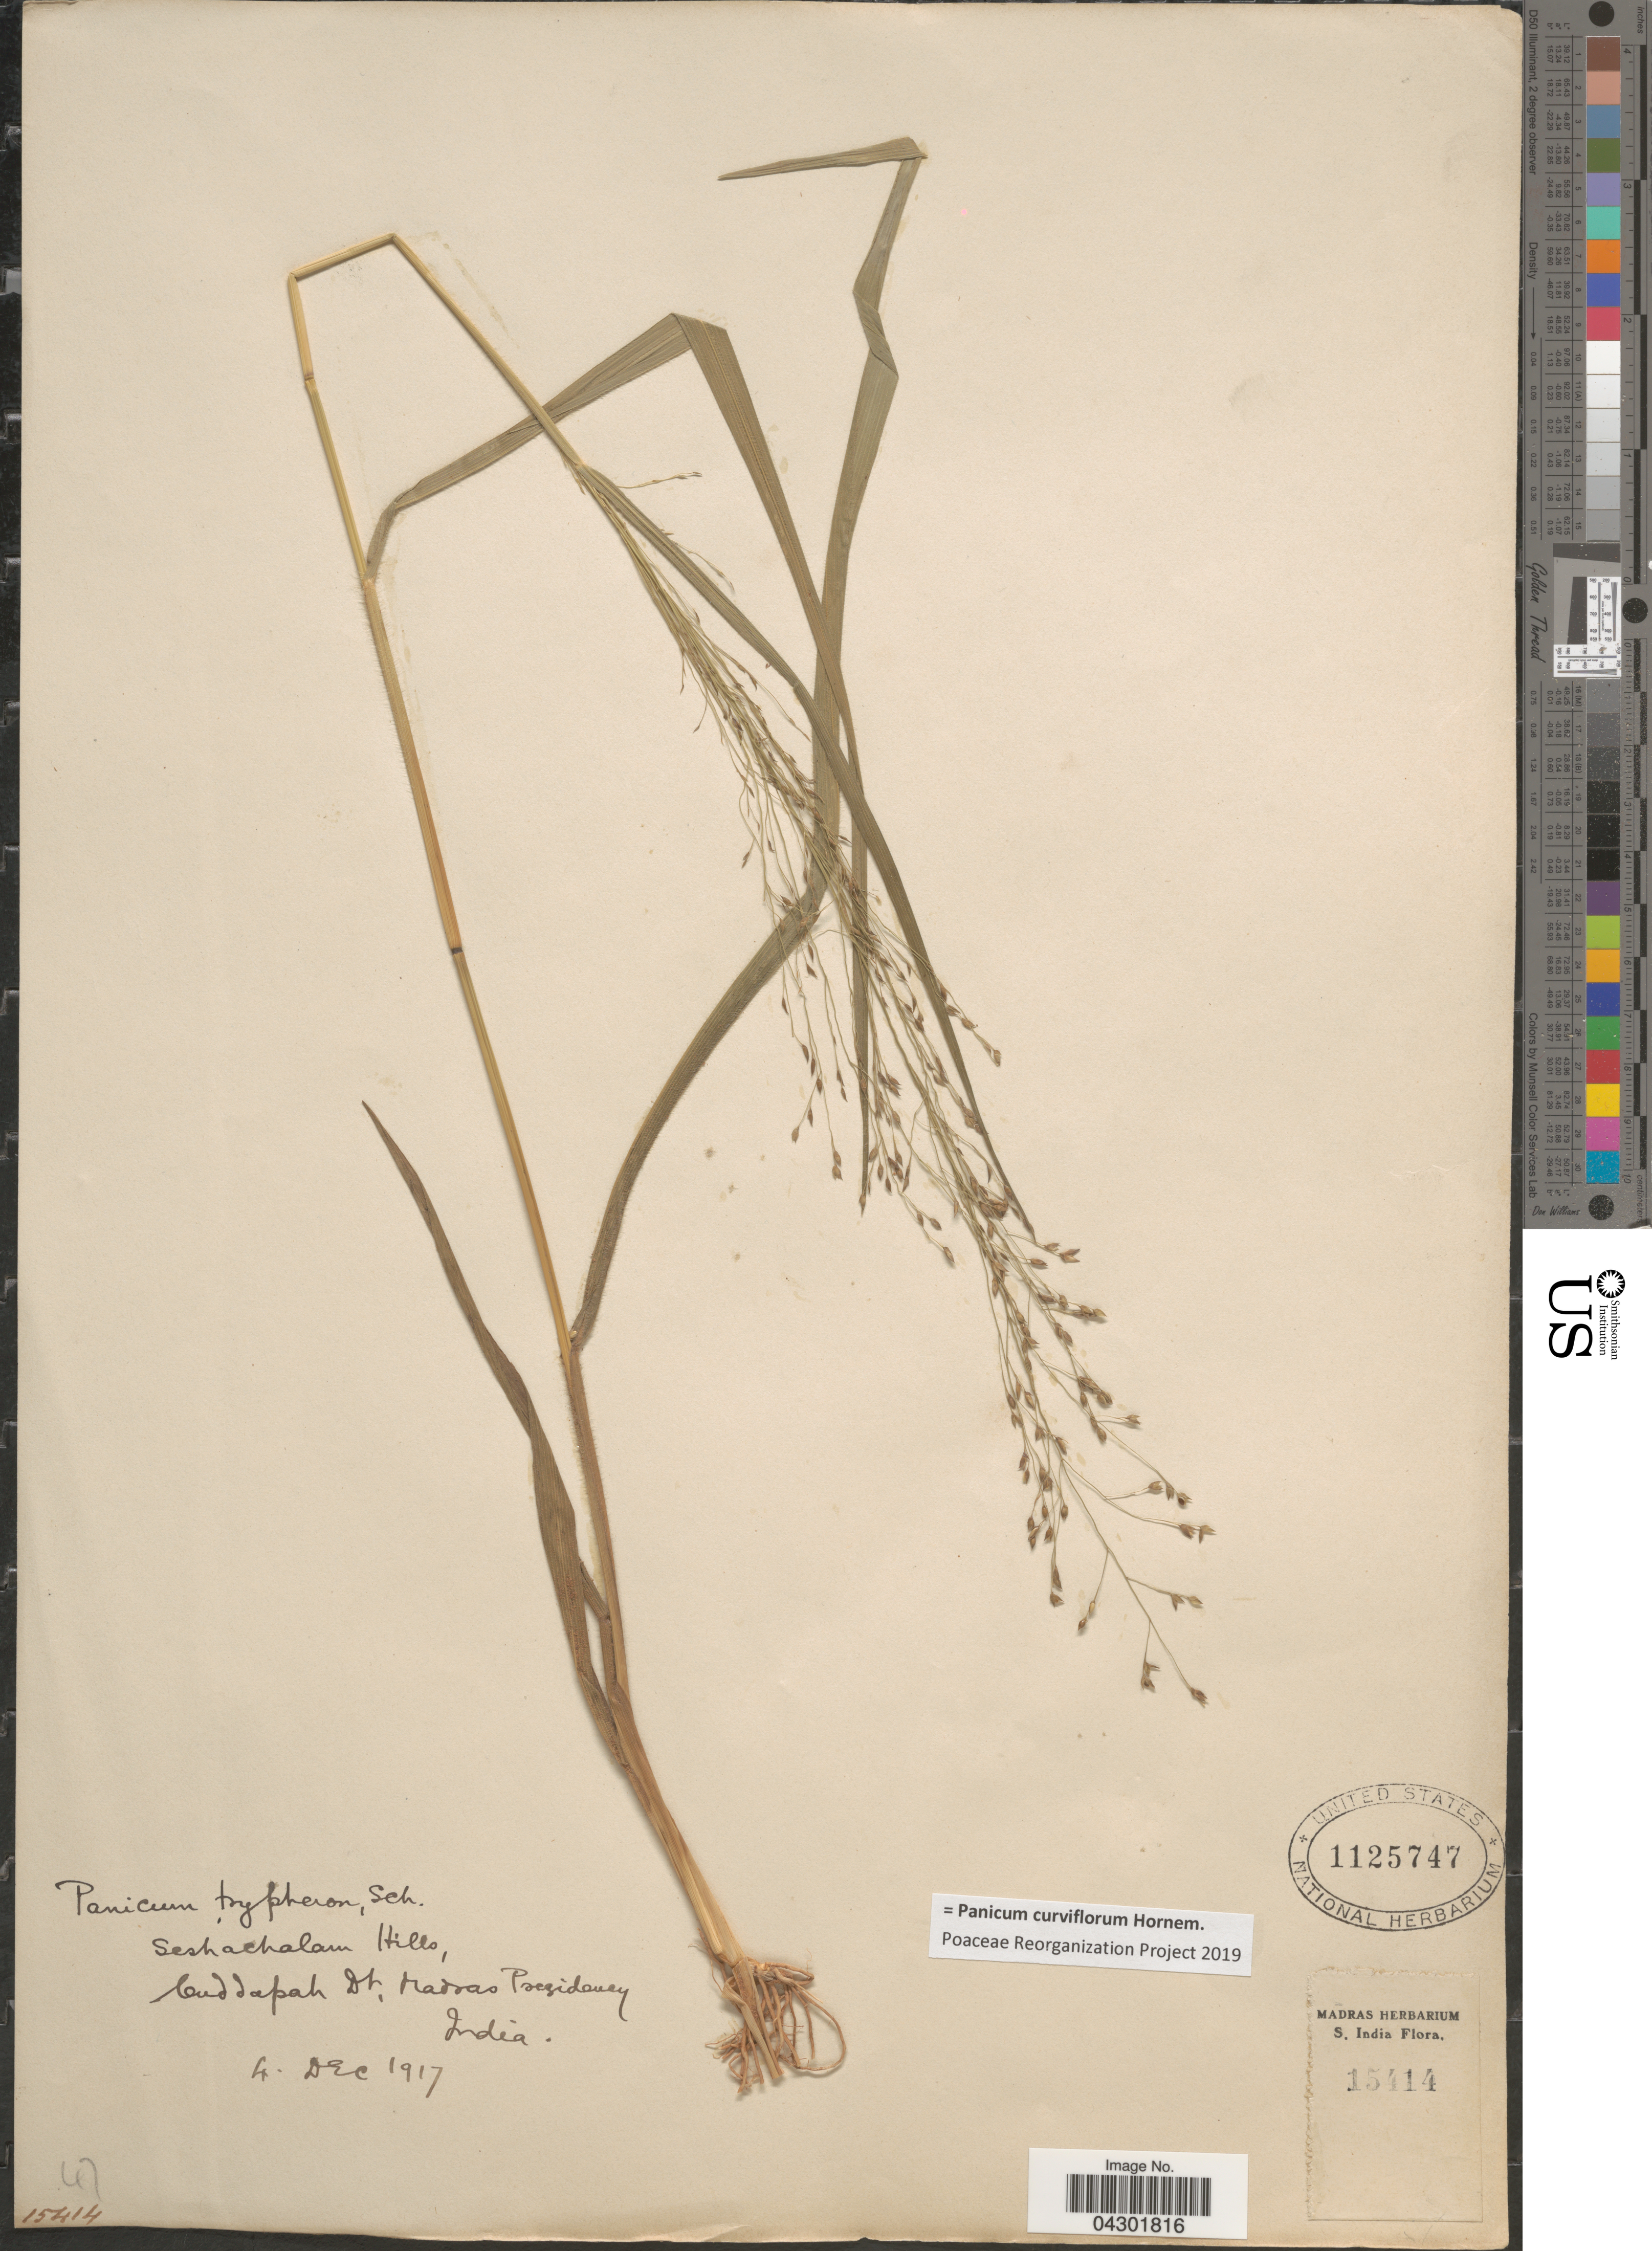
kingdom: Plantae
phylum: Tracheophyta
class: Liliopsida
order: Poales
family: Poaceae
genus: Panicum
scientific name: Panicum curviflorum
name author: Hornem.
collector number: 15414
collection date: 1917-12-04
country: India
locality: Sashachalam Hills, Cuddapah Dt, Madras Presidency.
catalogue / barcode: US 1125747